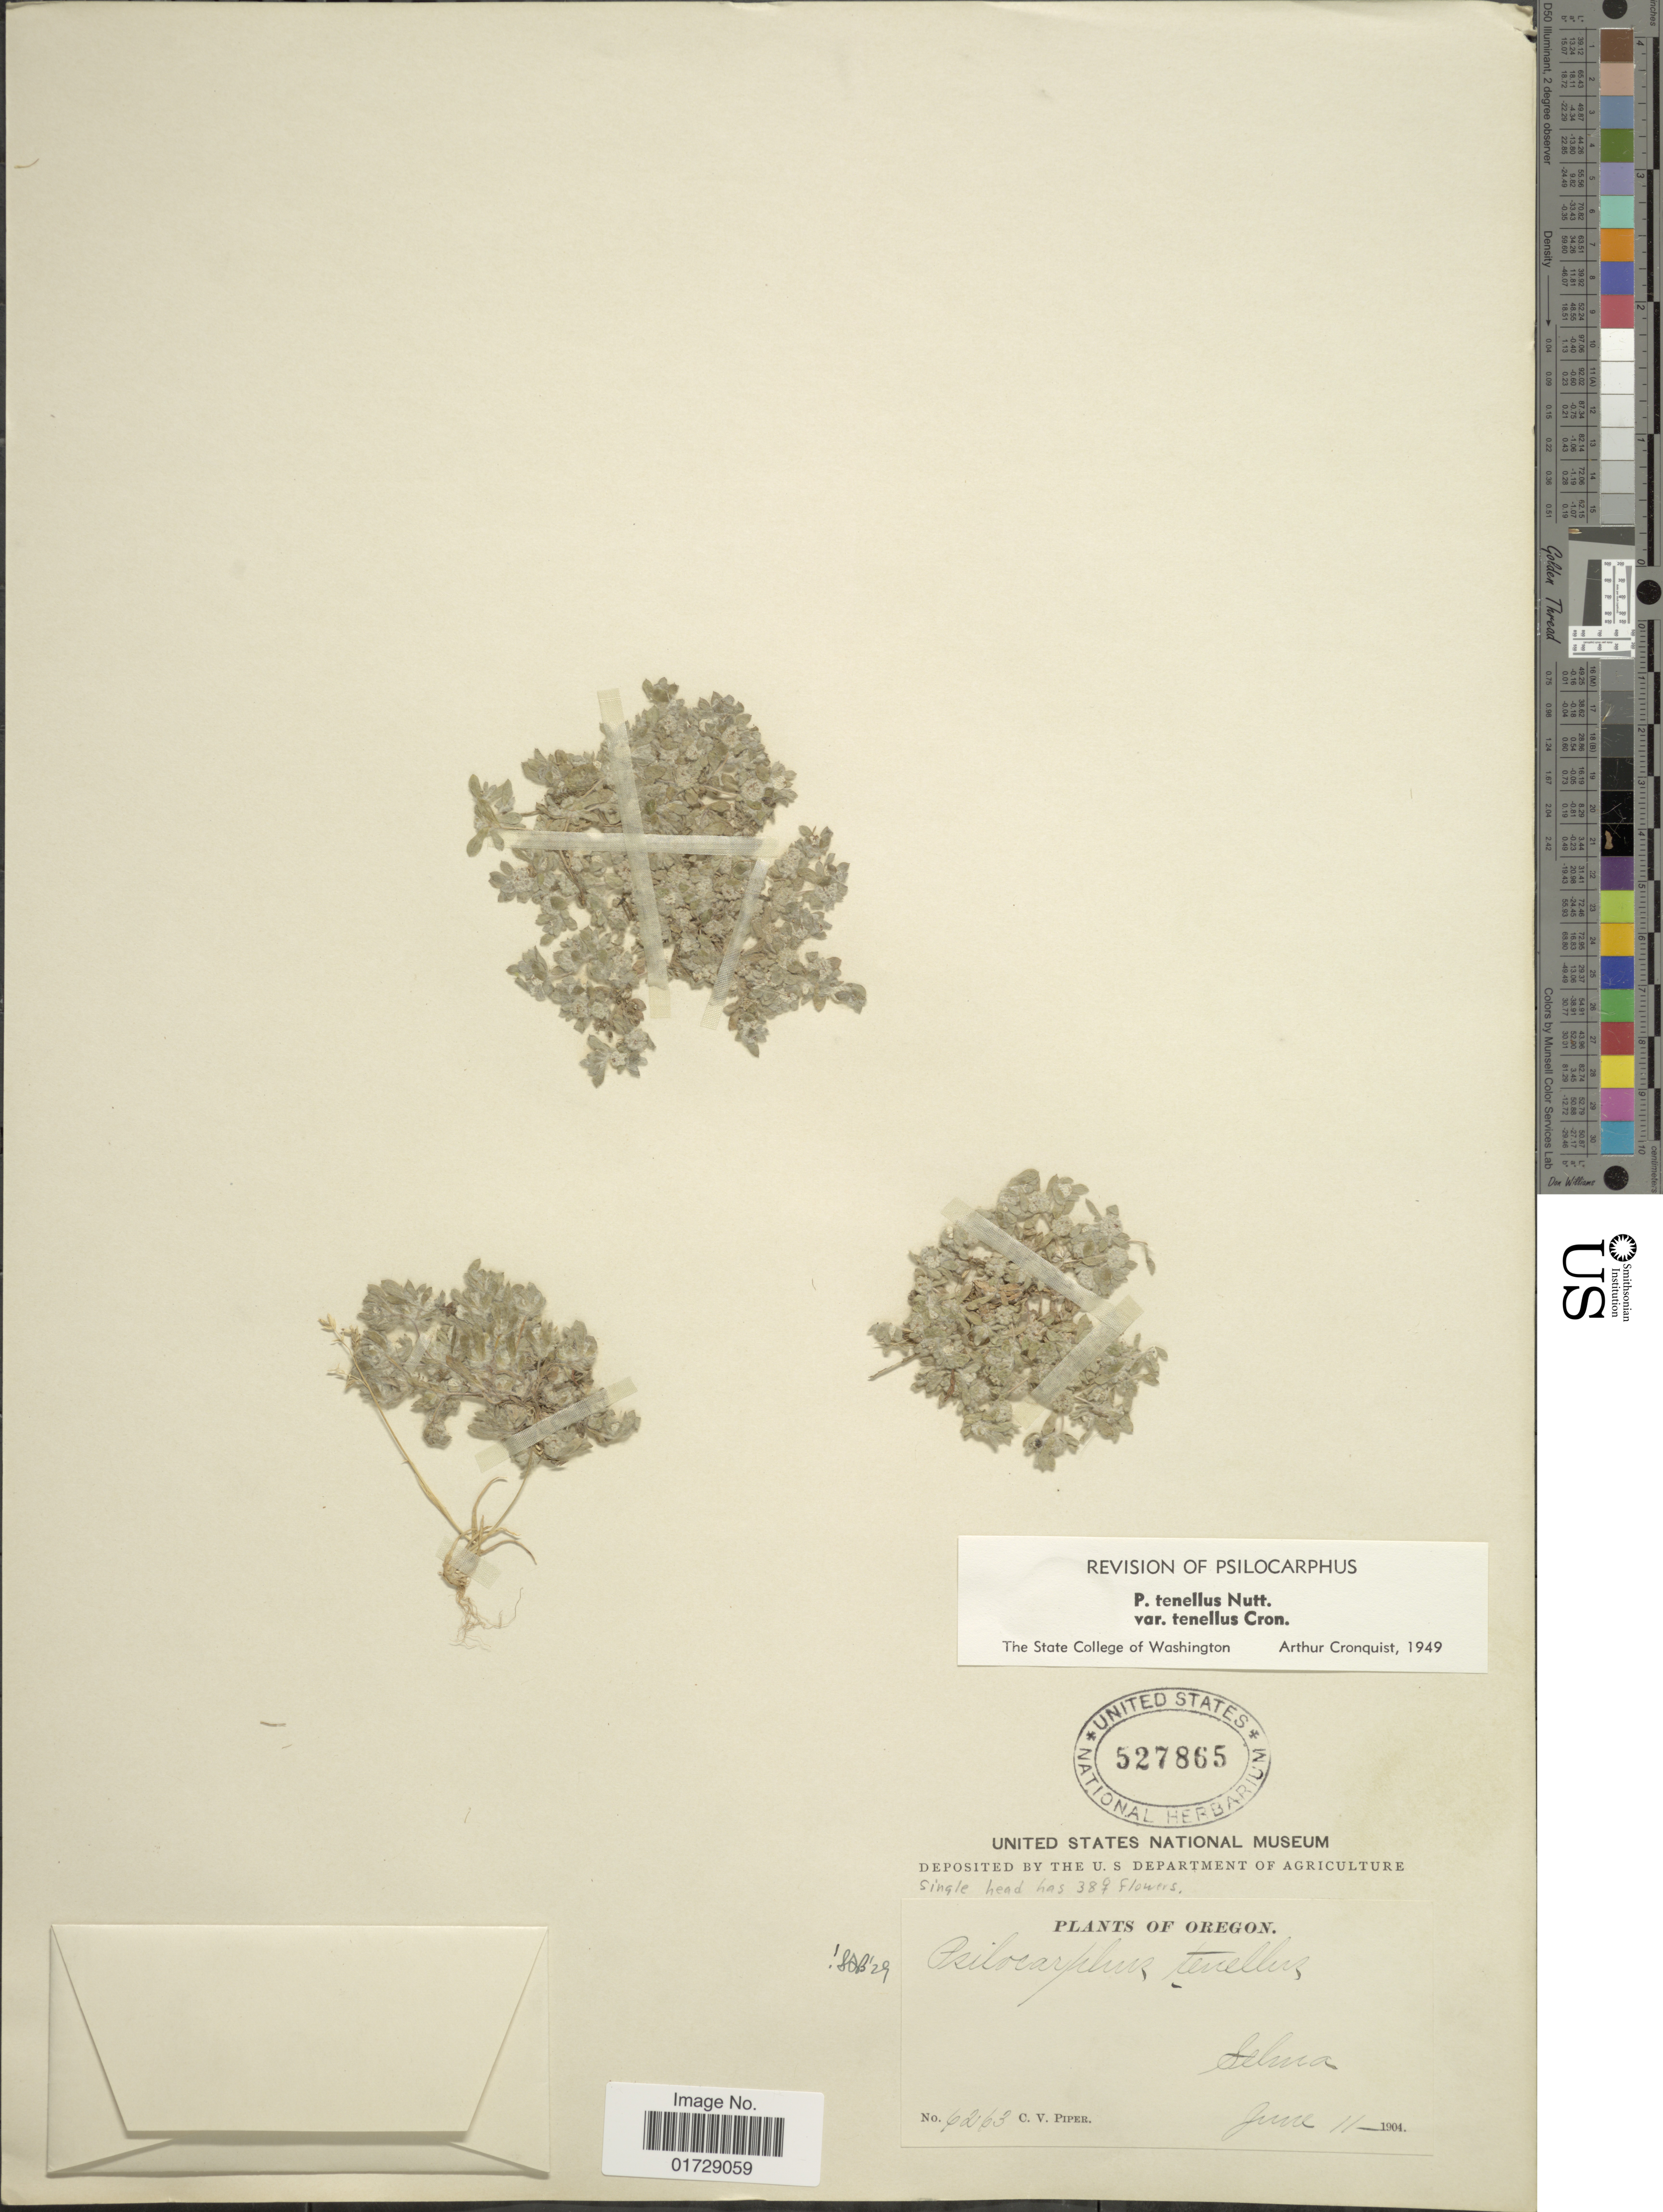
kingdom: Plantae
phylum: Tracheophyta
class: Magnoliopsida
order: Asterales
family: Asteraceae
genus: Psilocarphus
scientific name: Psilocarphus tenellus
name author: Nutt.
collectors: C. V. Piper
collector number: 6263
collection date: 1904-06-11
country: United States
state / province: Oregon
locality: Selma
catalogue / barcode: US 527865